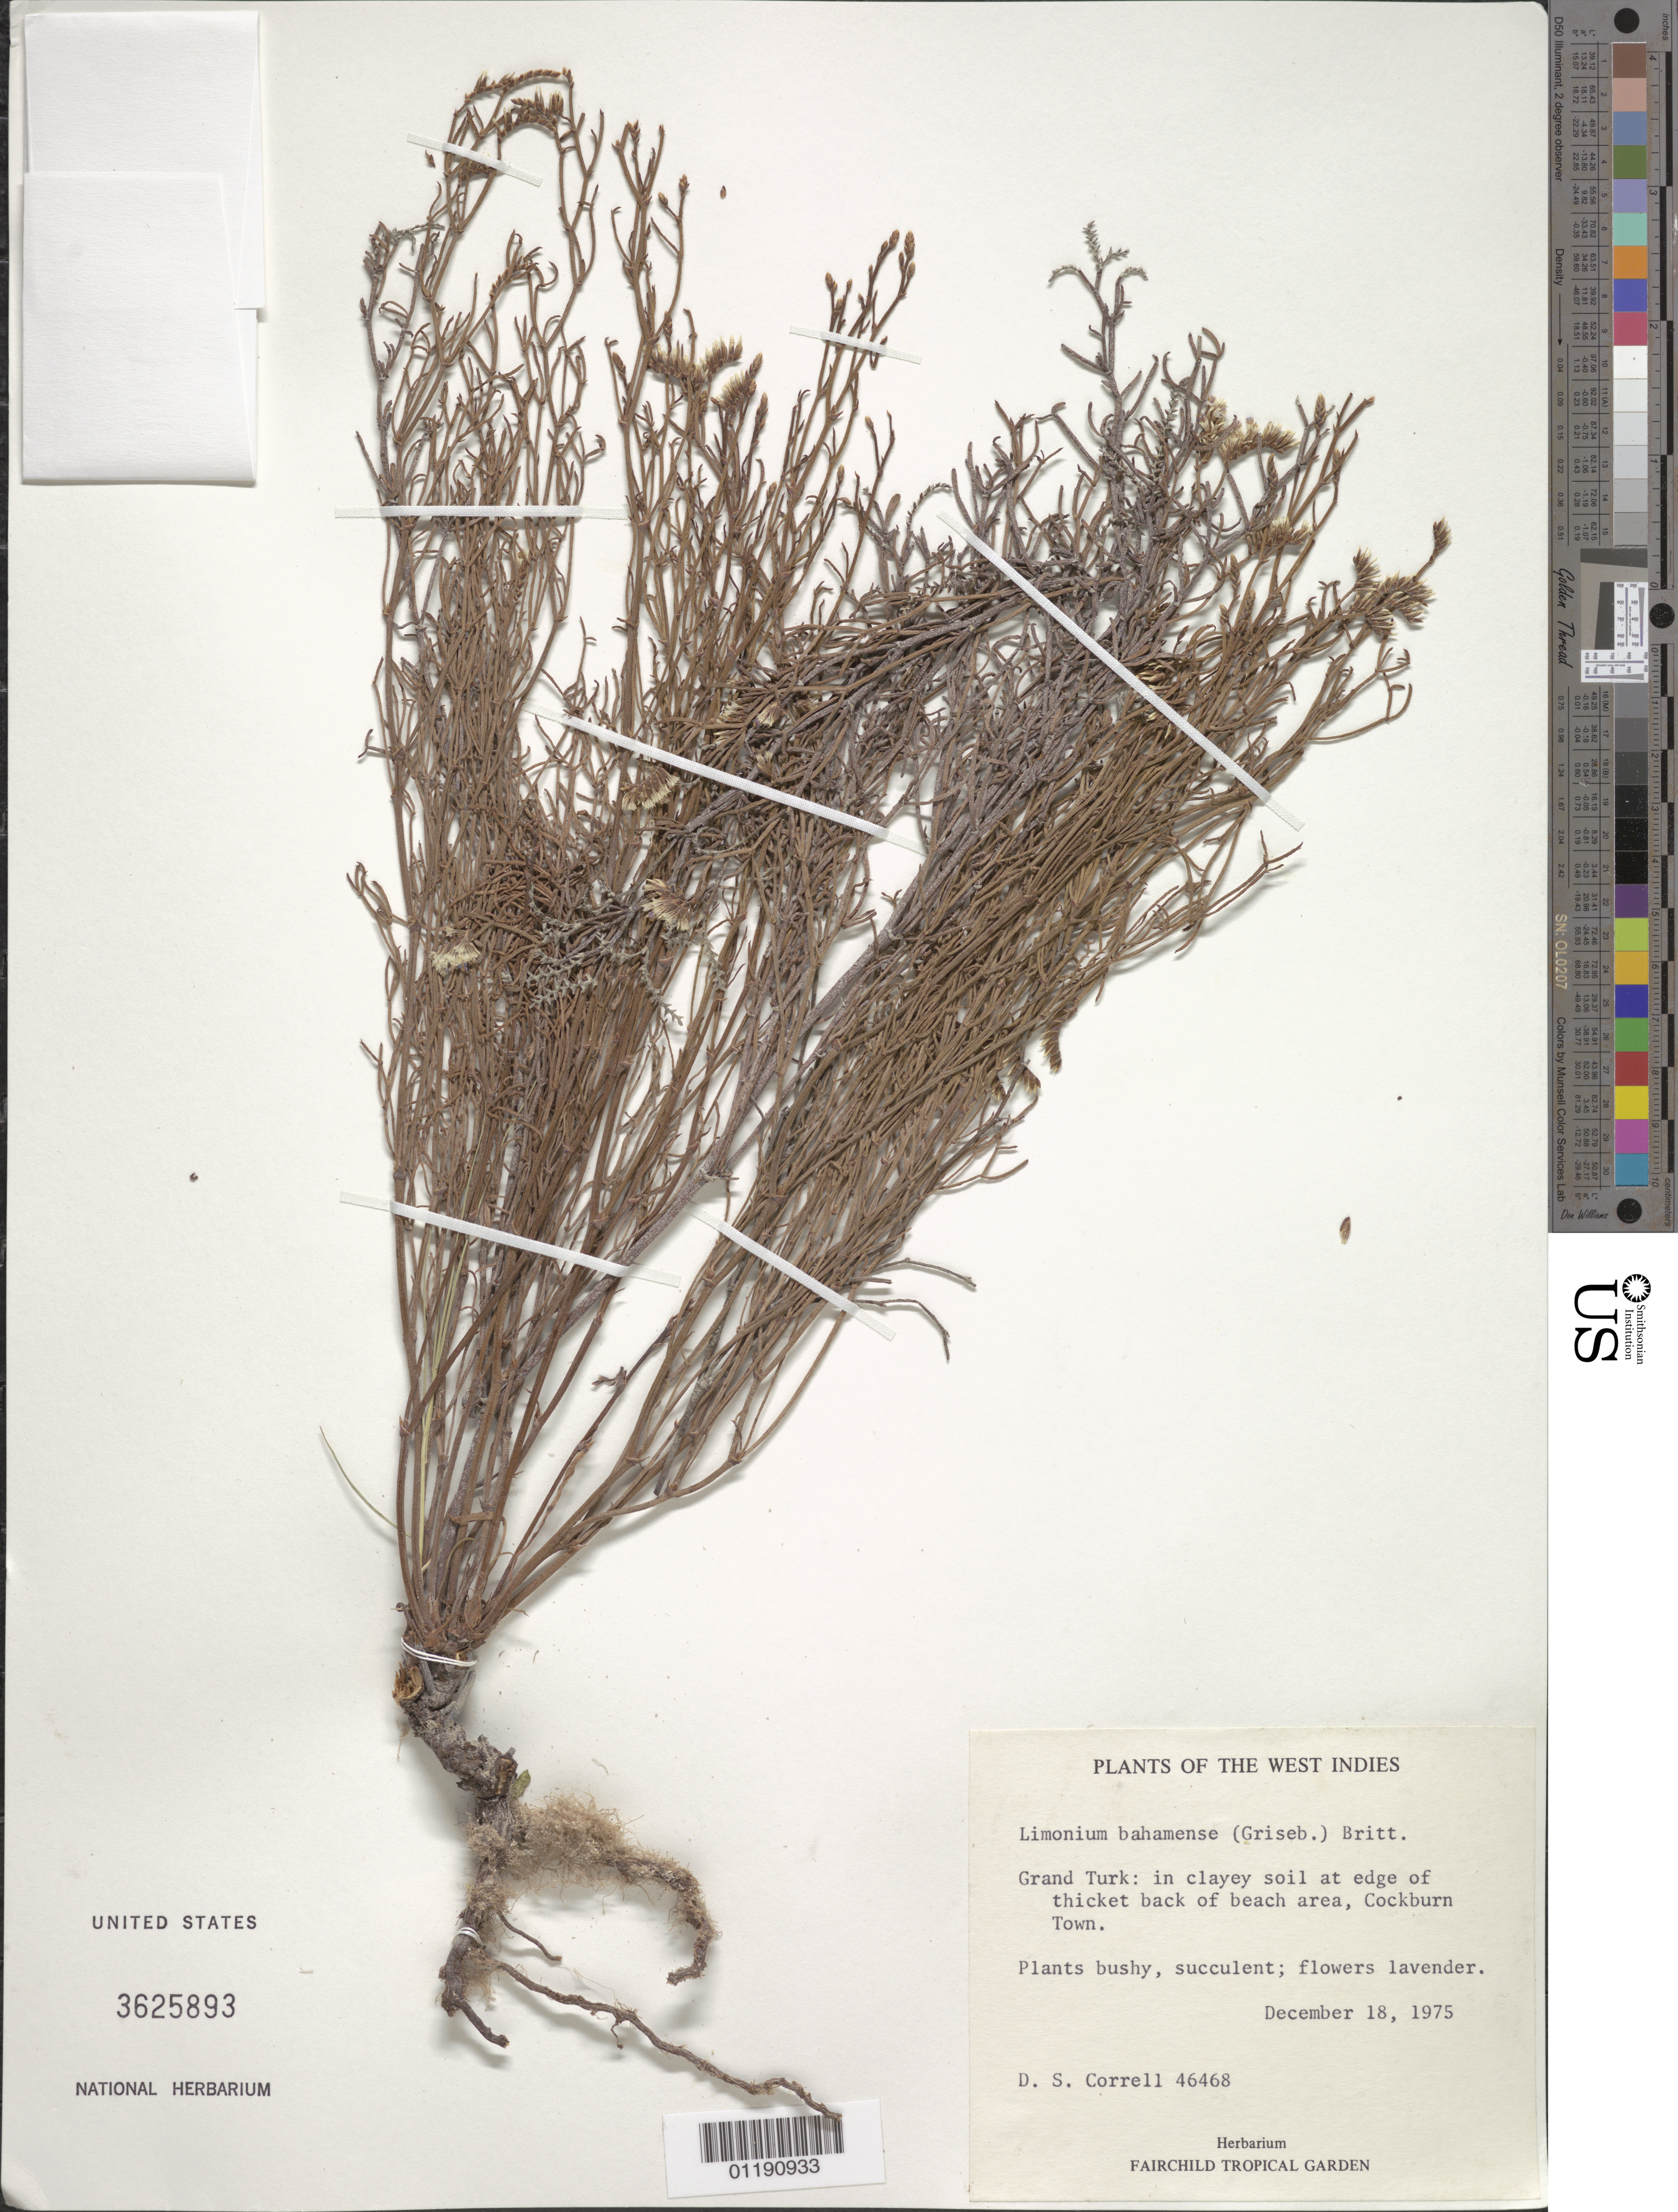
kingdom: Plantae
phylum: Tracheophyta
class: Magnoliopsida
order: Caryophyllales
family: Plumbaginaceae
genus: Limonium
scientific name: Limonium bahamense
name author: (Griseb.) Britton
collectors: D. S. Correll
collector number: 46468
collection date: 1975-12-18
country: Bahamas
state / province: Grand Turk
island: Grand Turk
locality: Grand Turk: at edge of thicket back of beach area, Cockburn Town.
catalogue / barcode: US 3625893